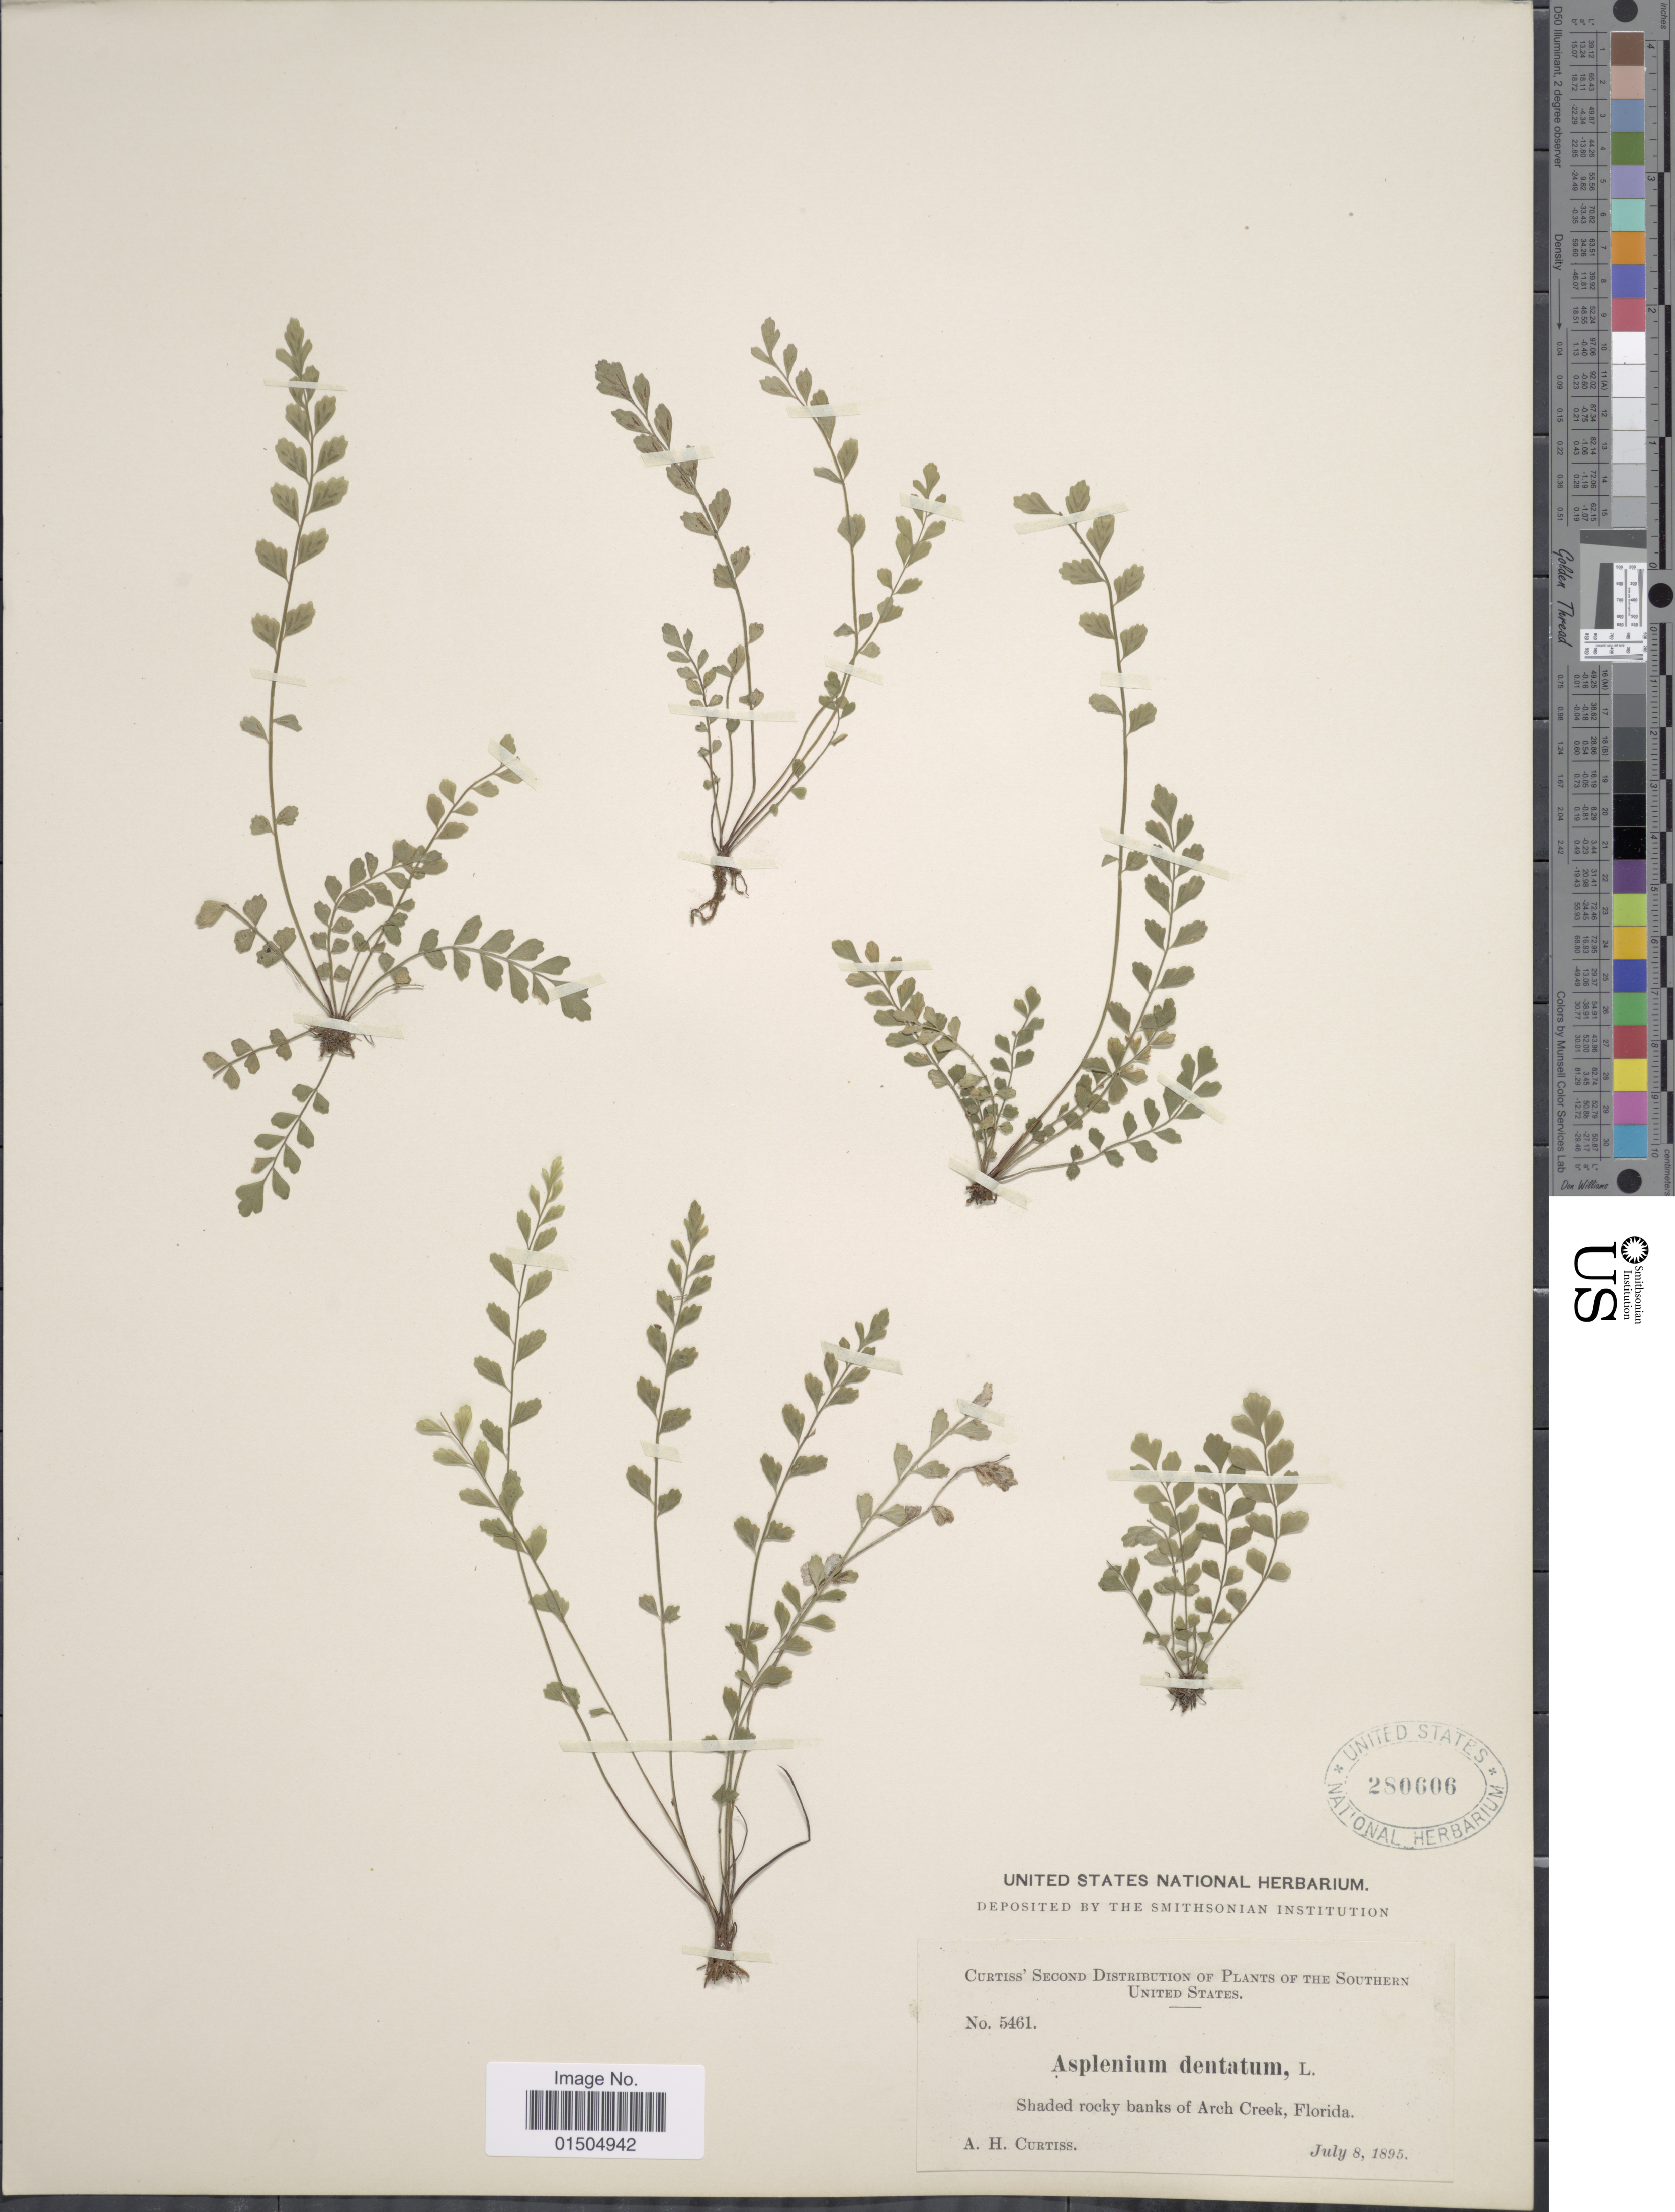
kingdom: Plantae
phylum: Tracheophyta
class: Polypodiopsida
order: Polypodiales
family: Aspleniaceae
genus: Asplenium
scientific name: Asplenium trichomanes-dentatum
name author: L.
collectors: A. H. Curtiss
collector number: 5461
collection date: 1895-07-08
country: United States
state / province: Florida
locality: Shaded rocky banks of Arch Creek.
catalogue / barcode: US 280606